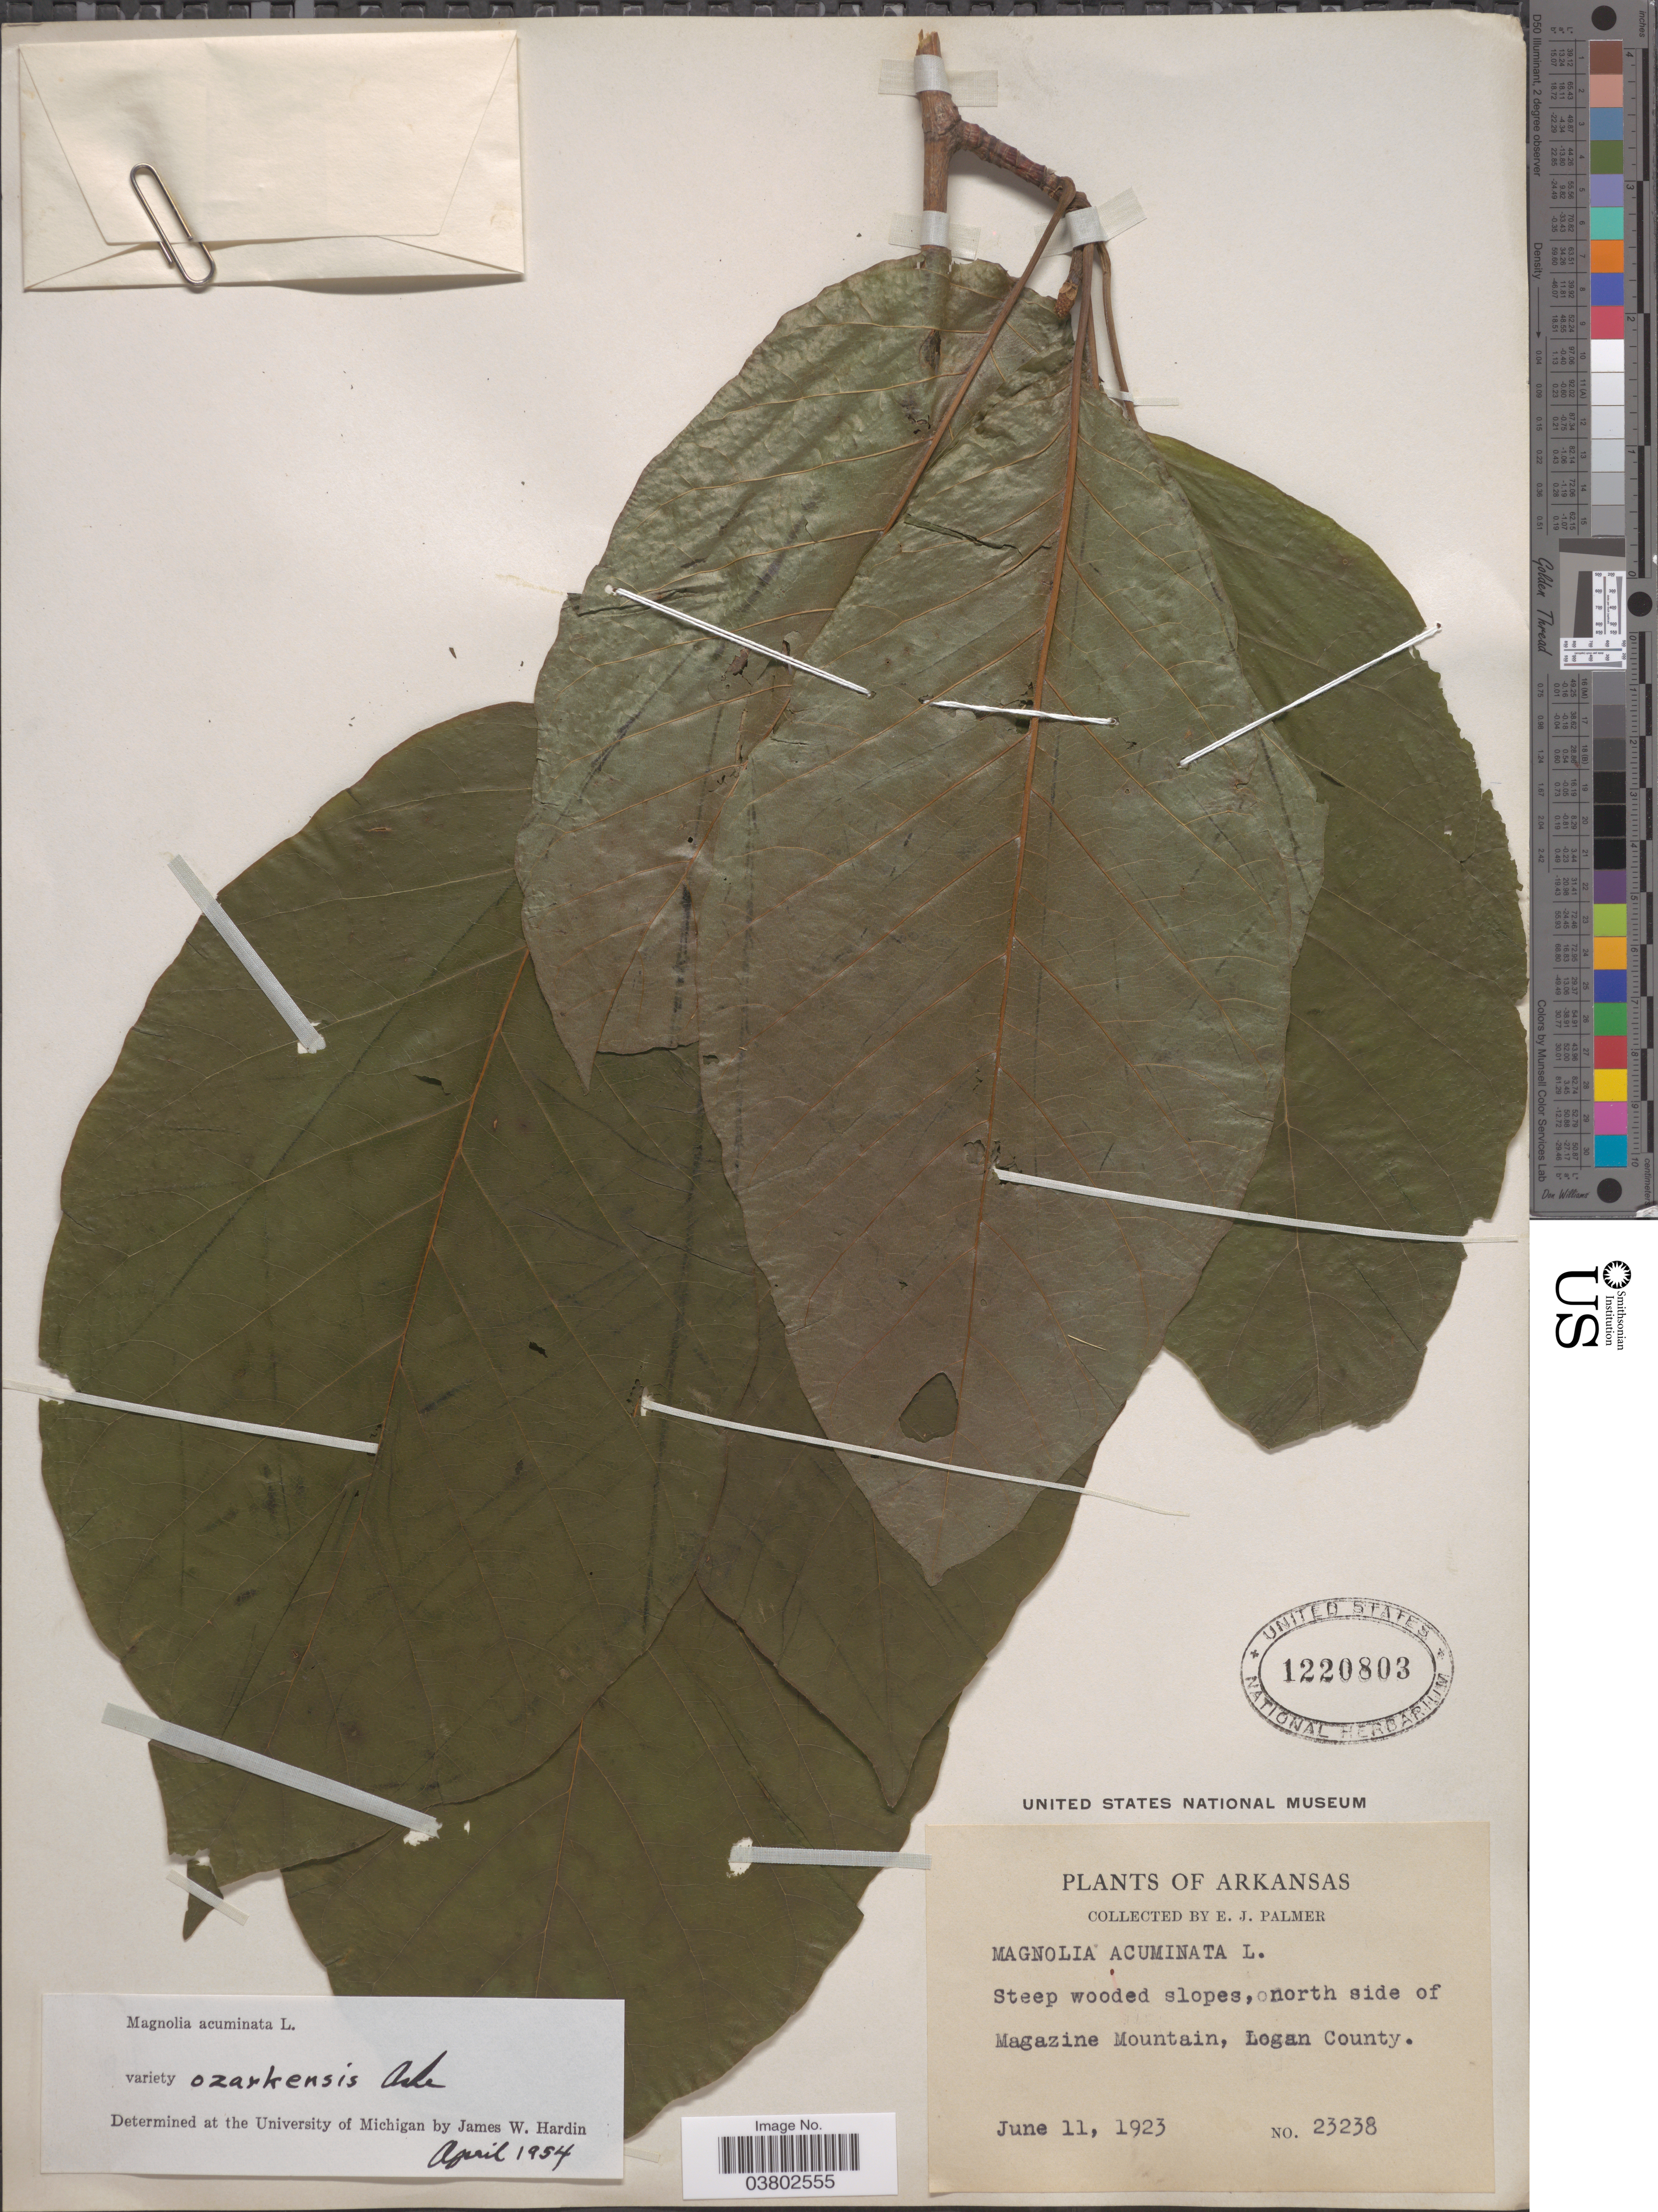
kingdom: Plantae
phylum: Tracheophyta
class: Magnoliopsida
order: Magnoliales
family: Magnoliaceae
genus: Magnolia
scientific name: Magnolia acuminata var. ozarkensis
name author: Ashe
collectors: E. J. Palmer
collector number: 23238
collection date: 1923-06-11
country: United States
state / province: Arkansas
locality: North side of Magazine Mountain, Logan County.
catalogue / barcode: US 1220803